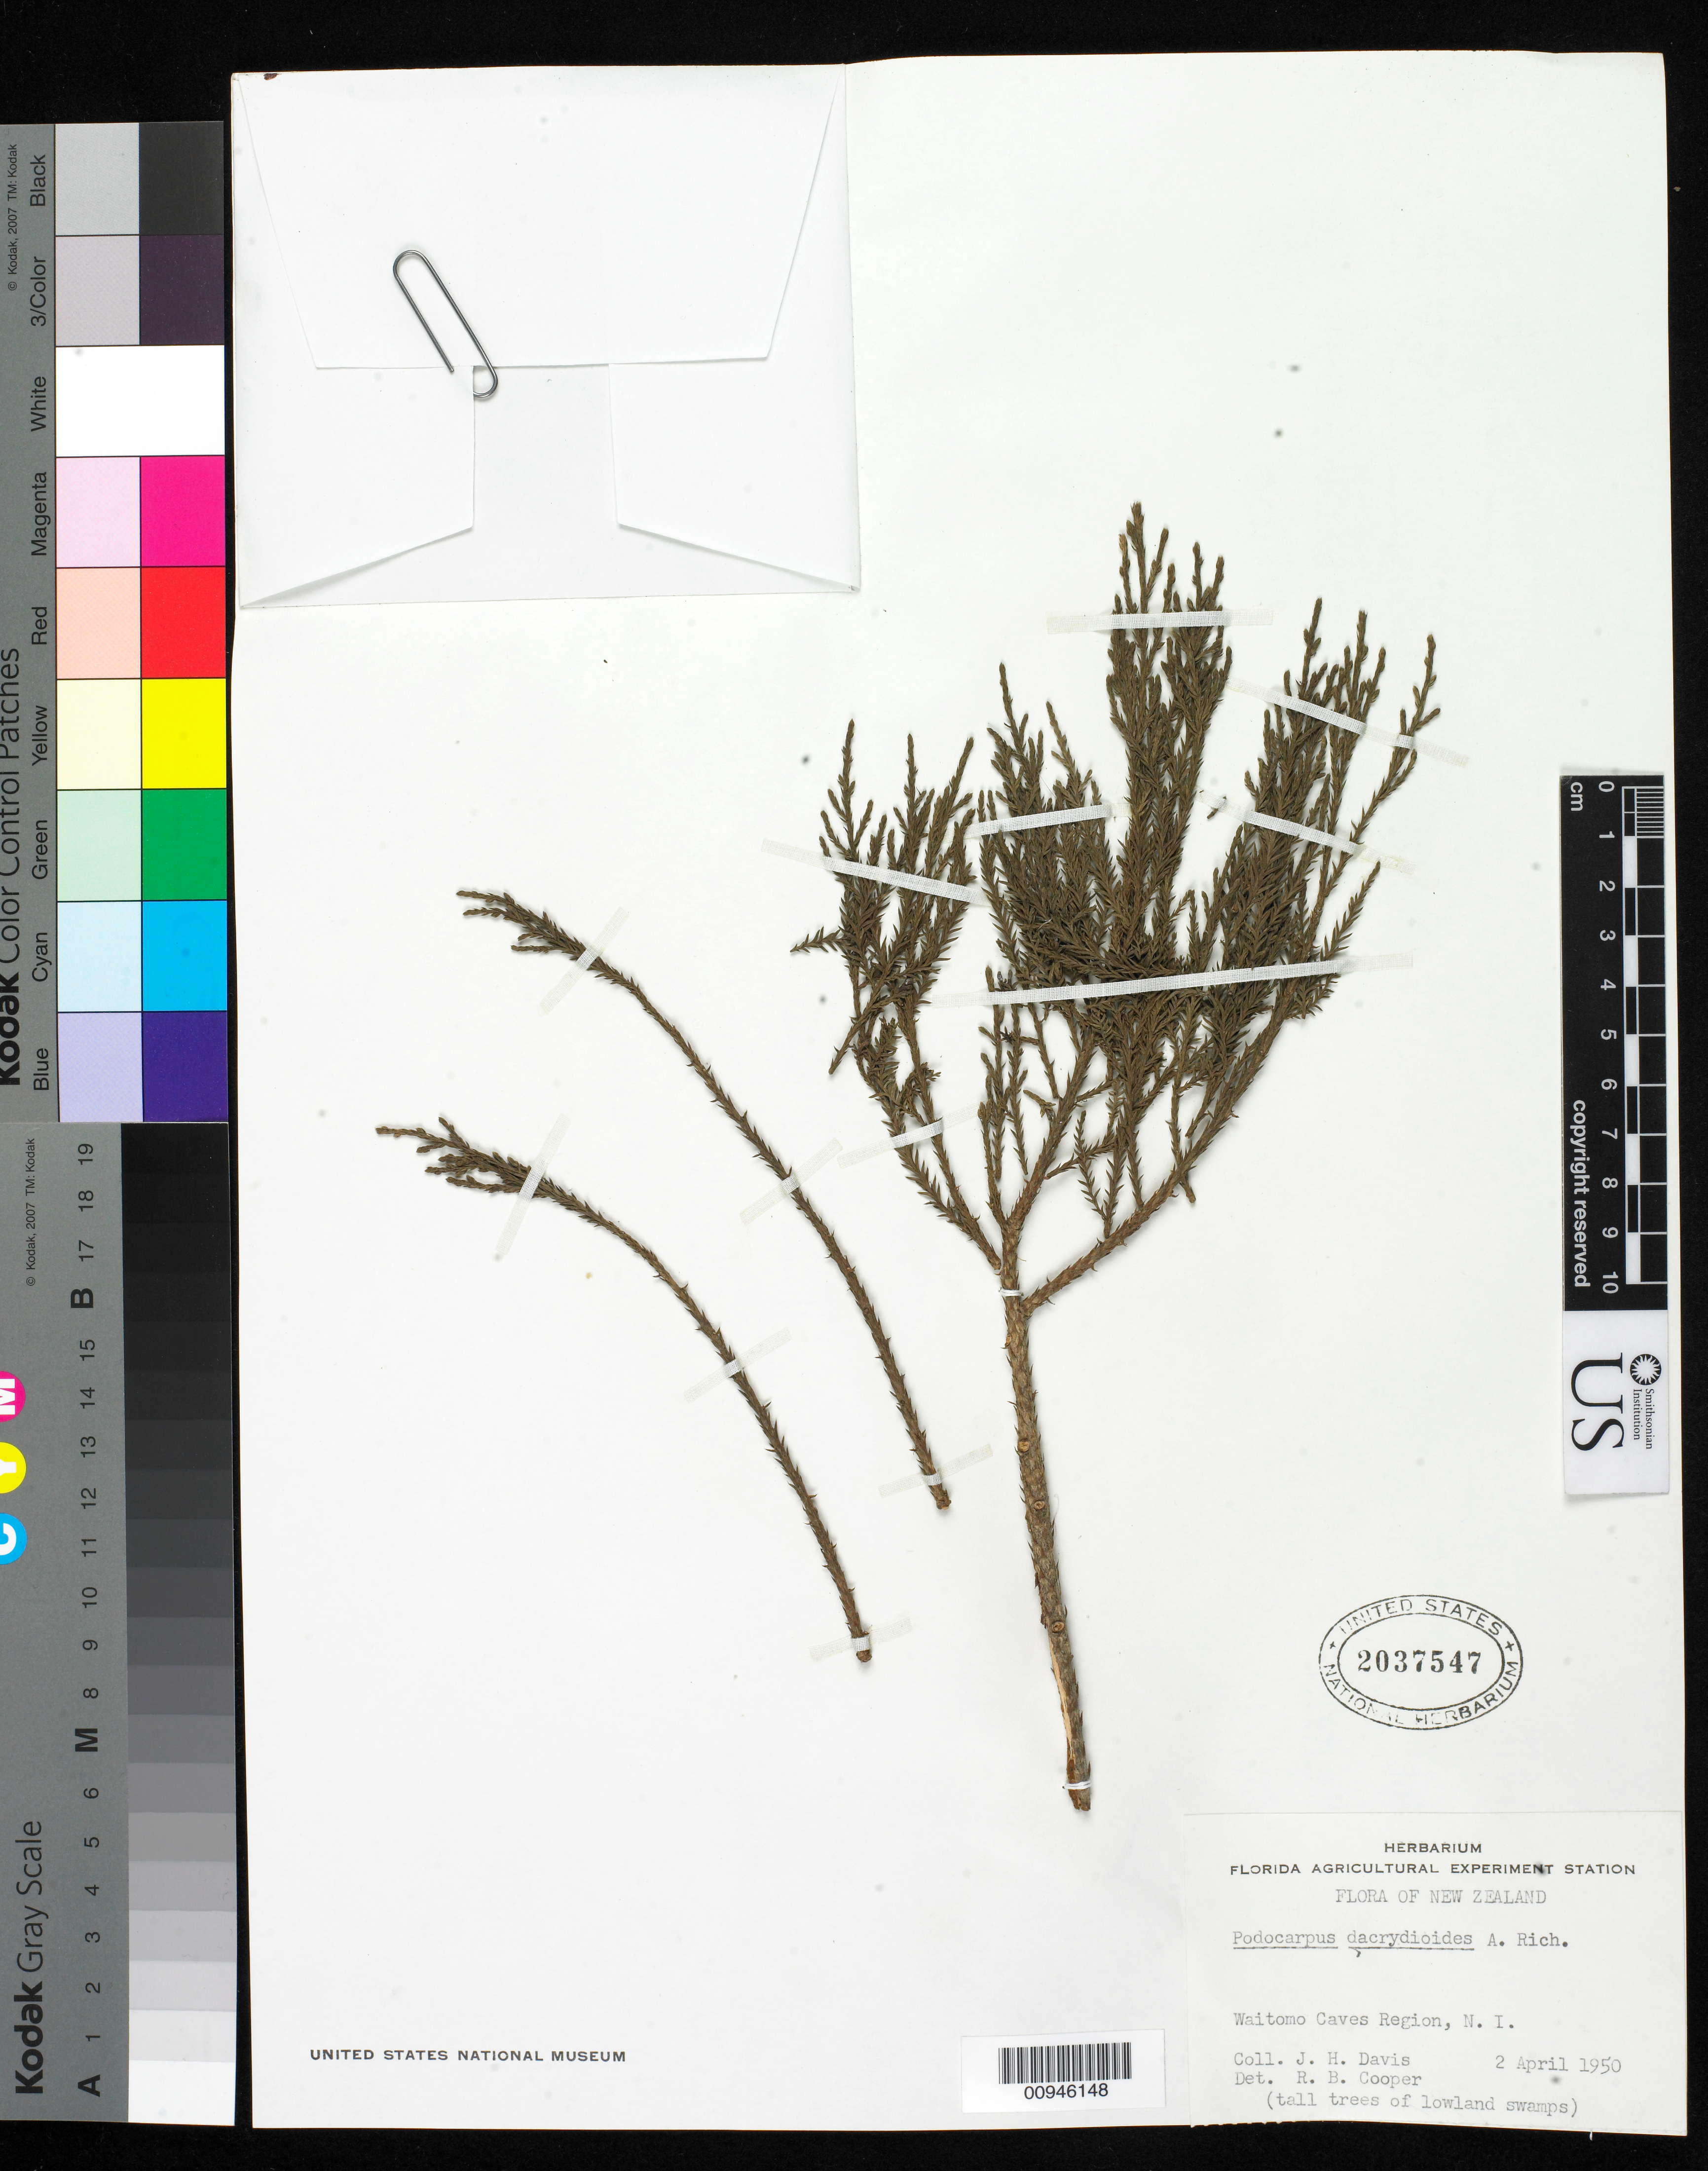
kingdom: Plantae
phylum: Tracheophyta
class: Pinopsida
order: Pinales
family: Podocarpaceae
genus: Podocarpus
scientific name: Podocarpus dacrydioides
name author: A. Rich.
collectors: J. Davis & R. Cooper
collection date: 1950-04-02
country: New Zealand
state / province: Waikato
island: North I.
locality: Waitomo Caves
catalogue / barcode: US 2037547